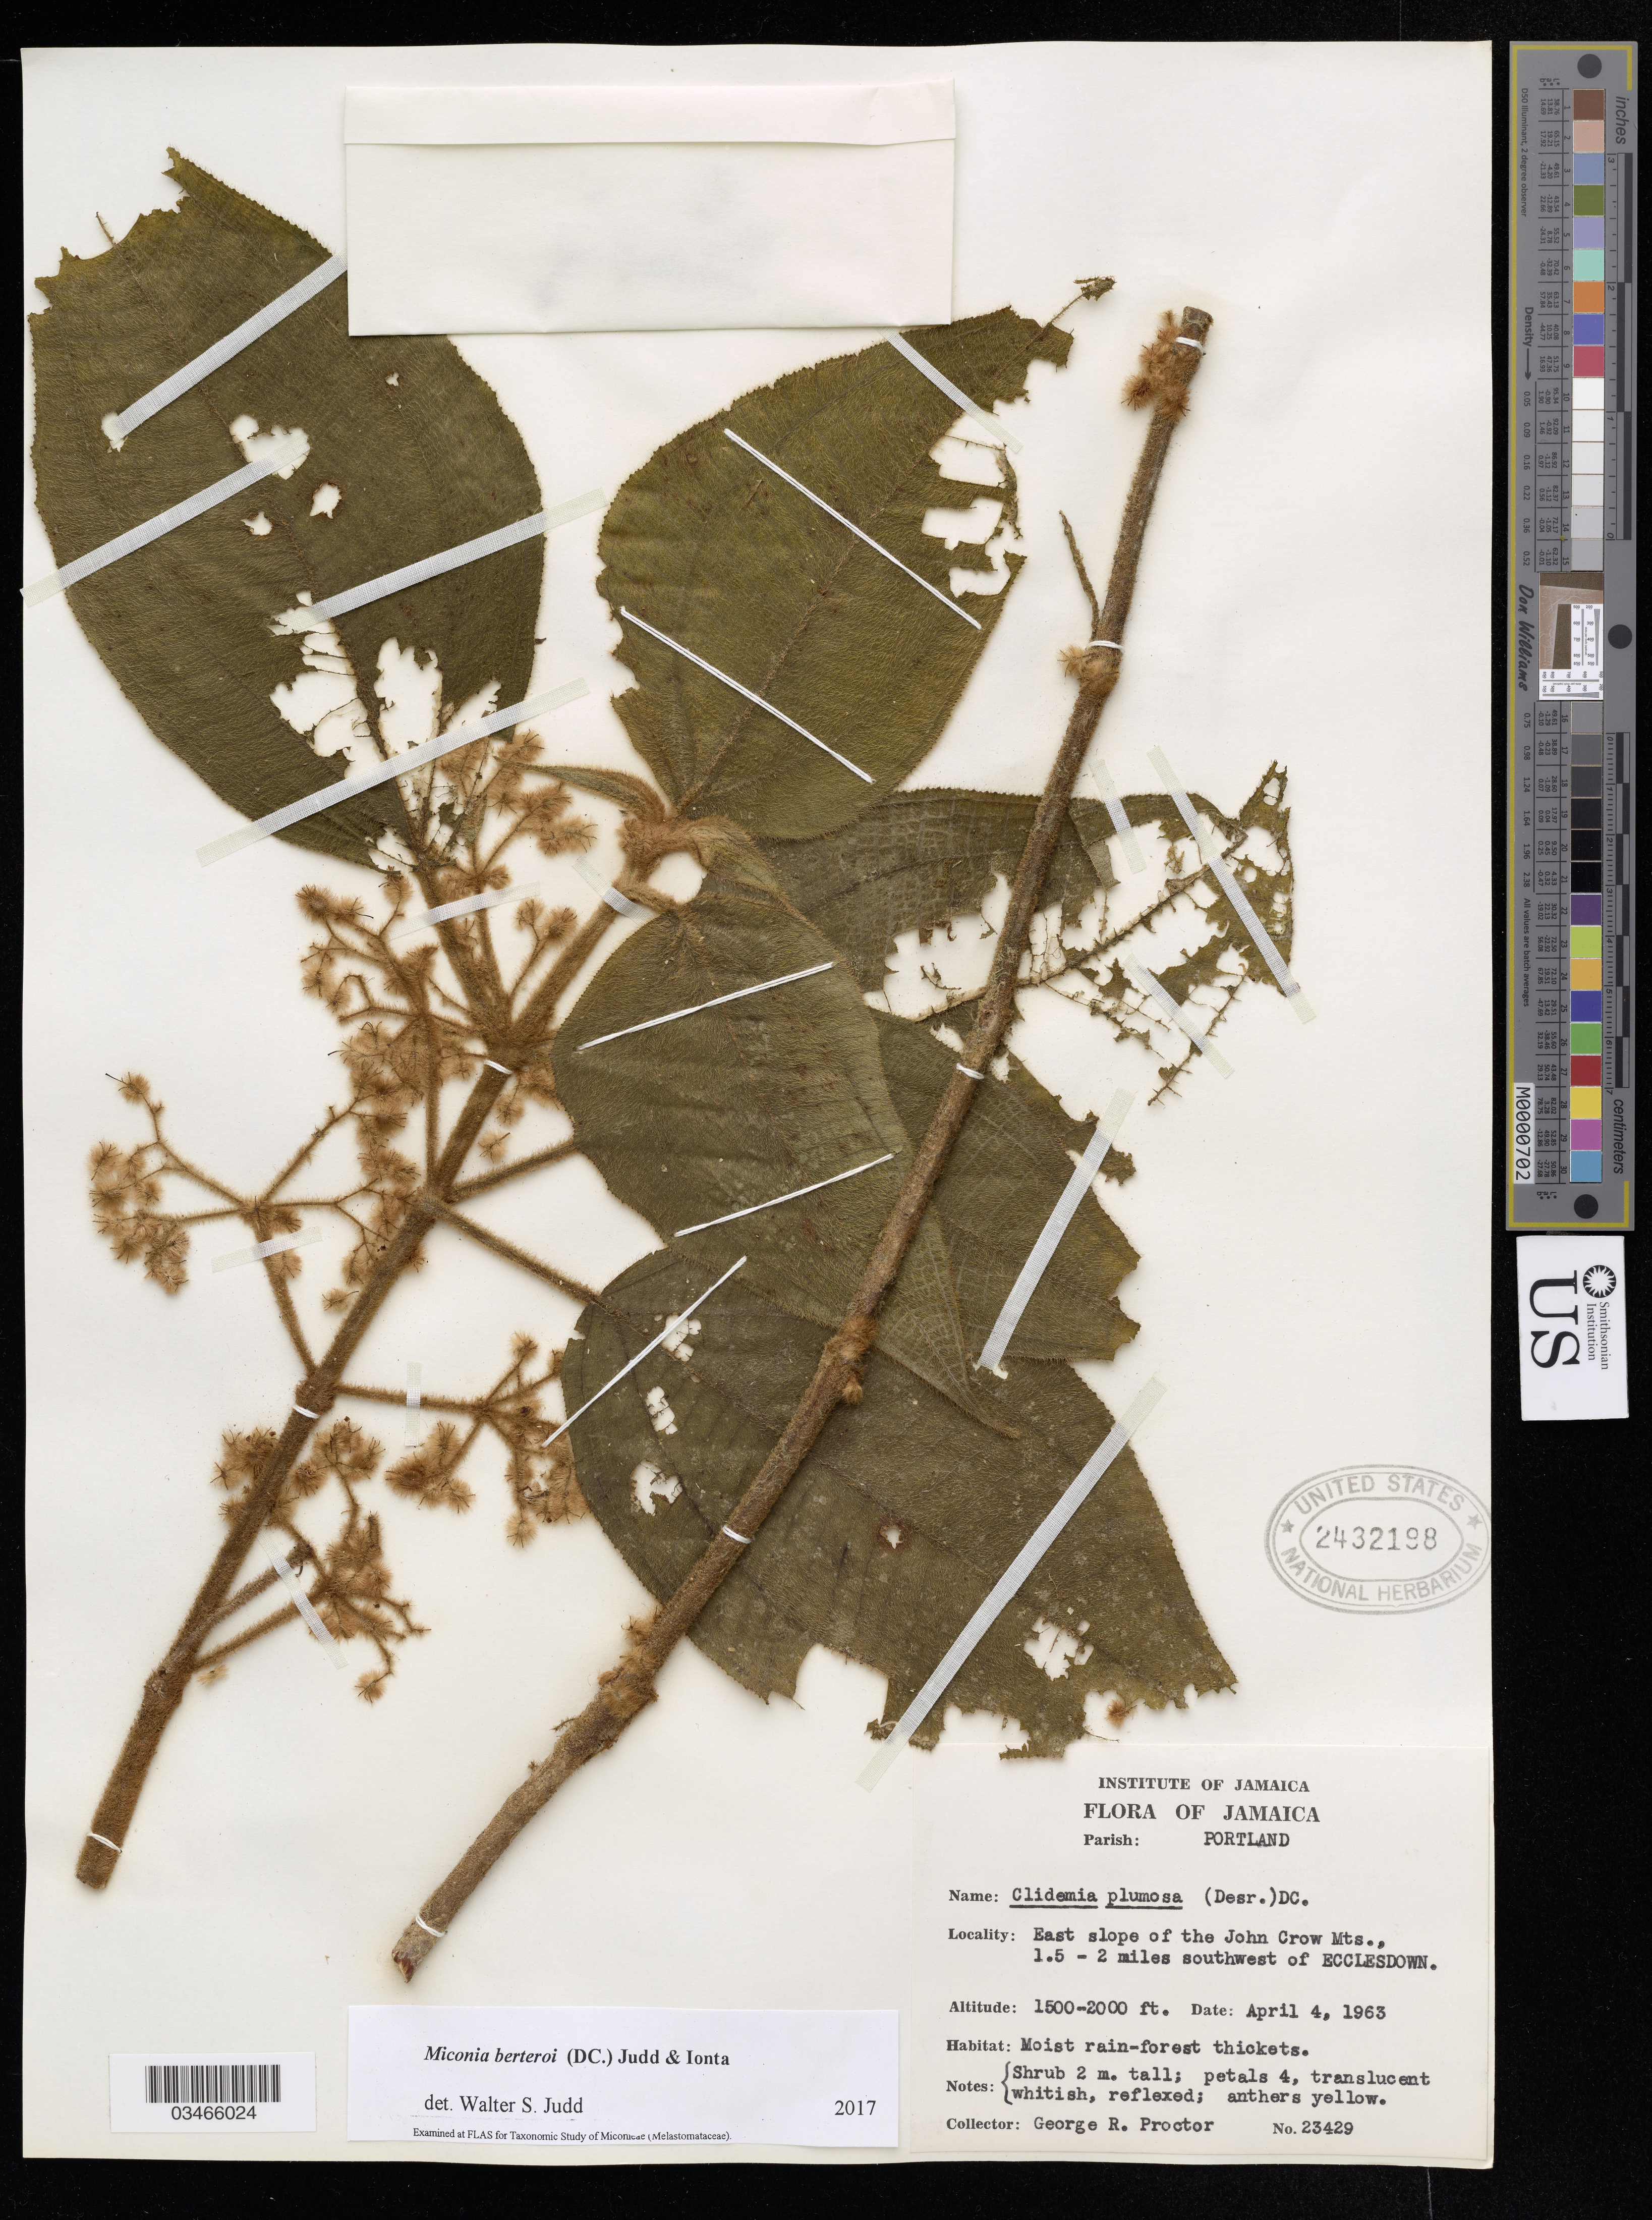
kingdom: Plantae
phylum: Tracheophyta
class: Magnoliopsida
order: Myrtales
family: Melastomataceae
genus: Miconia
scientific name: Miconia berteroi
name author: (DC.) Judd & Ionta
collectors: G. R. Proctor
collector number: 23429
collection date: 1963-04-04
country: Jamaica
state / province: Portland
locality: East slope of the John Crow Mts., 1.5 - 2 miles southwest of Ecclesdown.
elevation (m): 457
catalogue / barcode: US 2432198